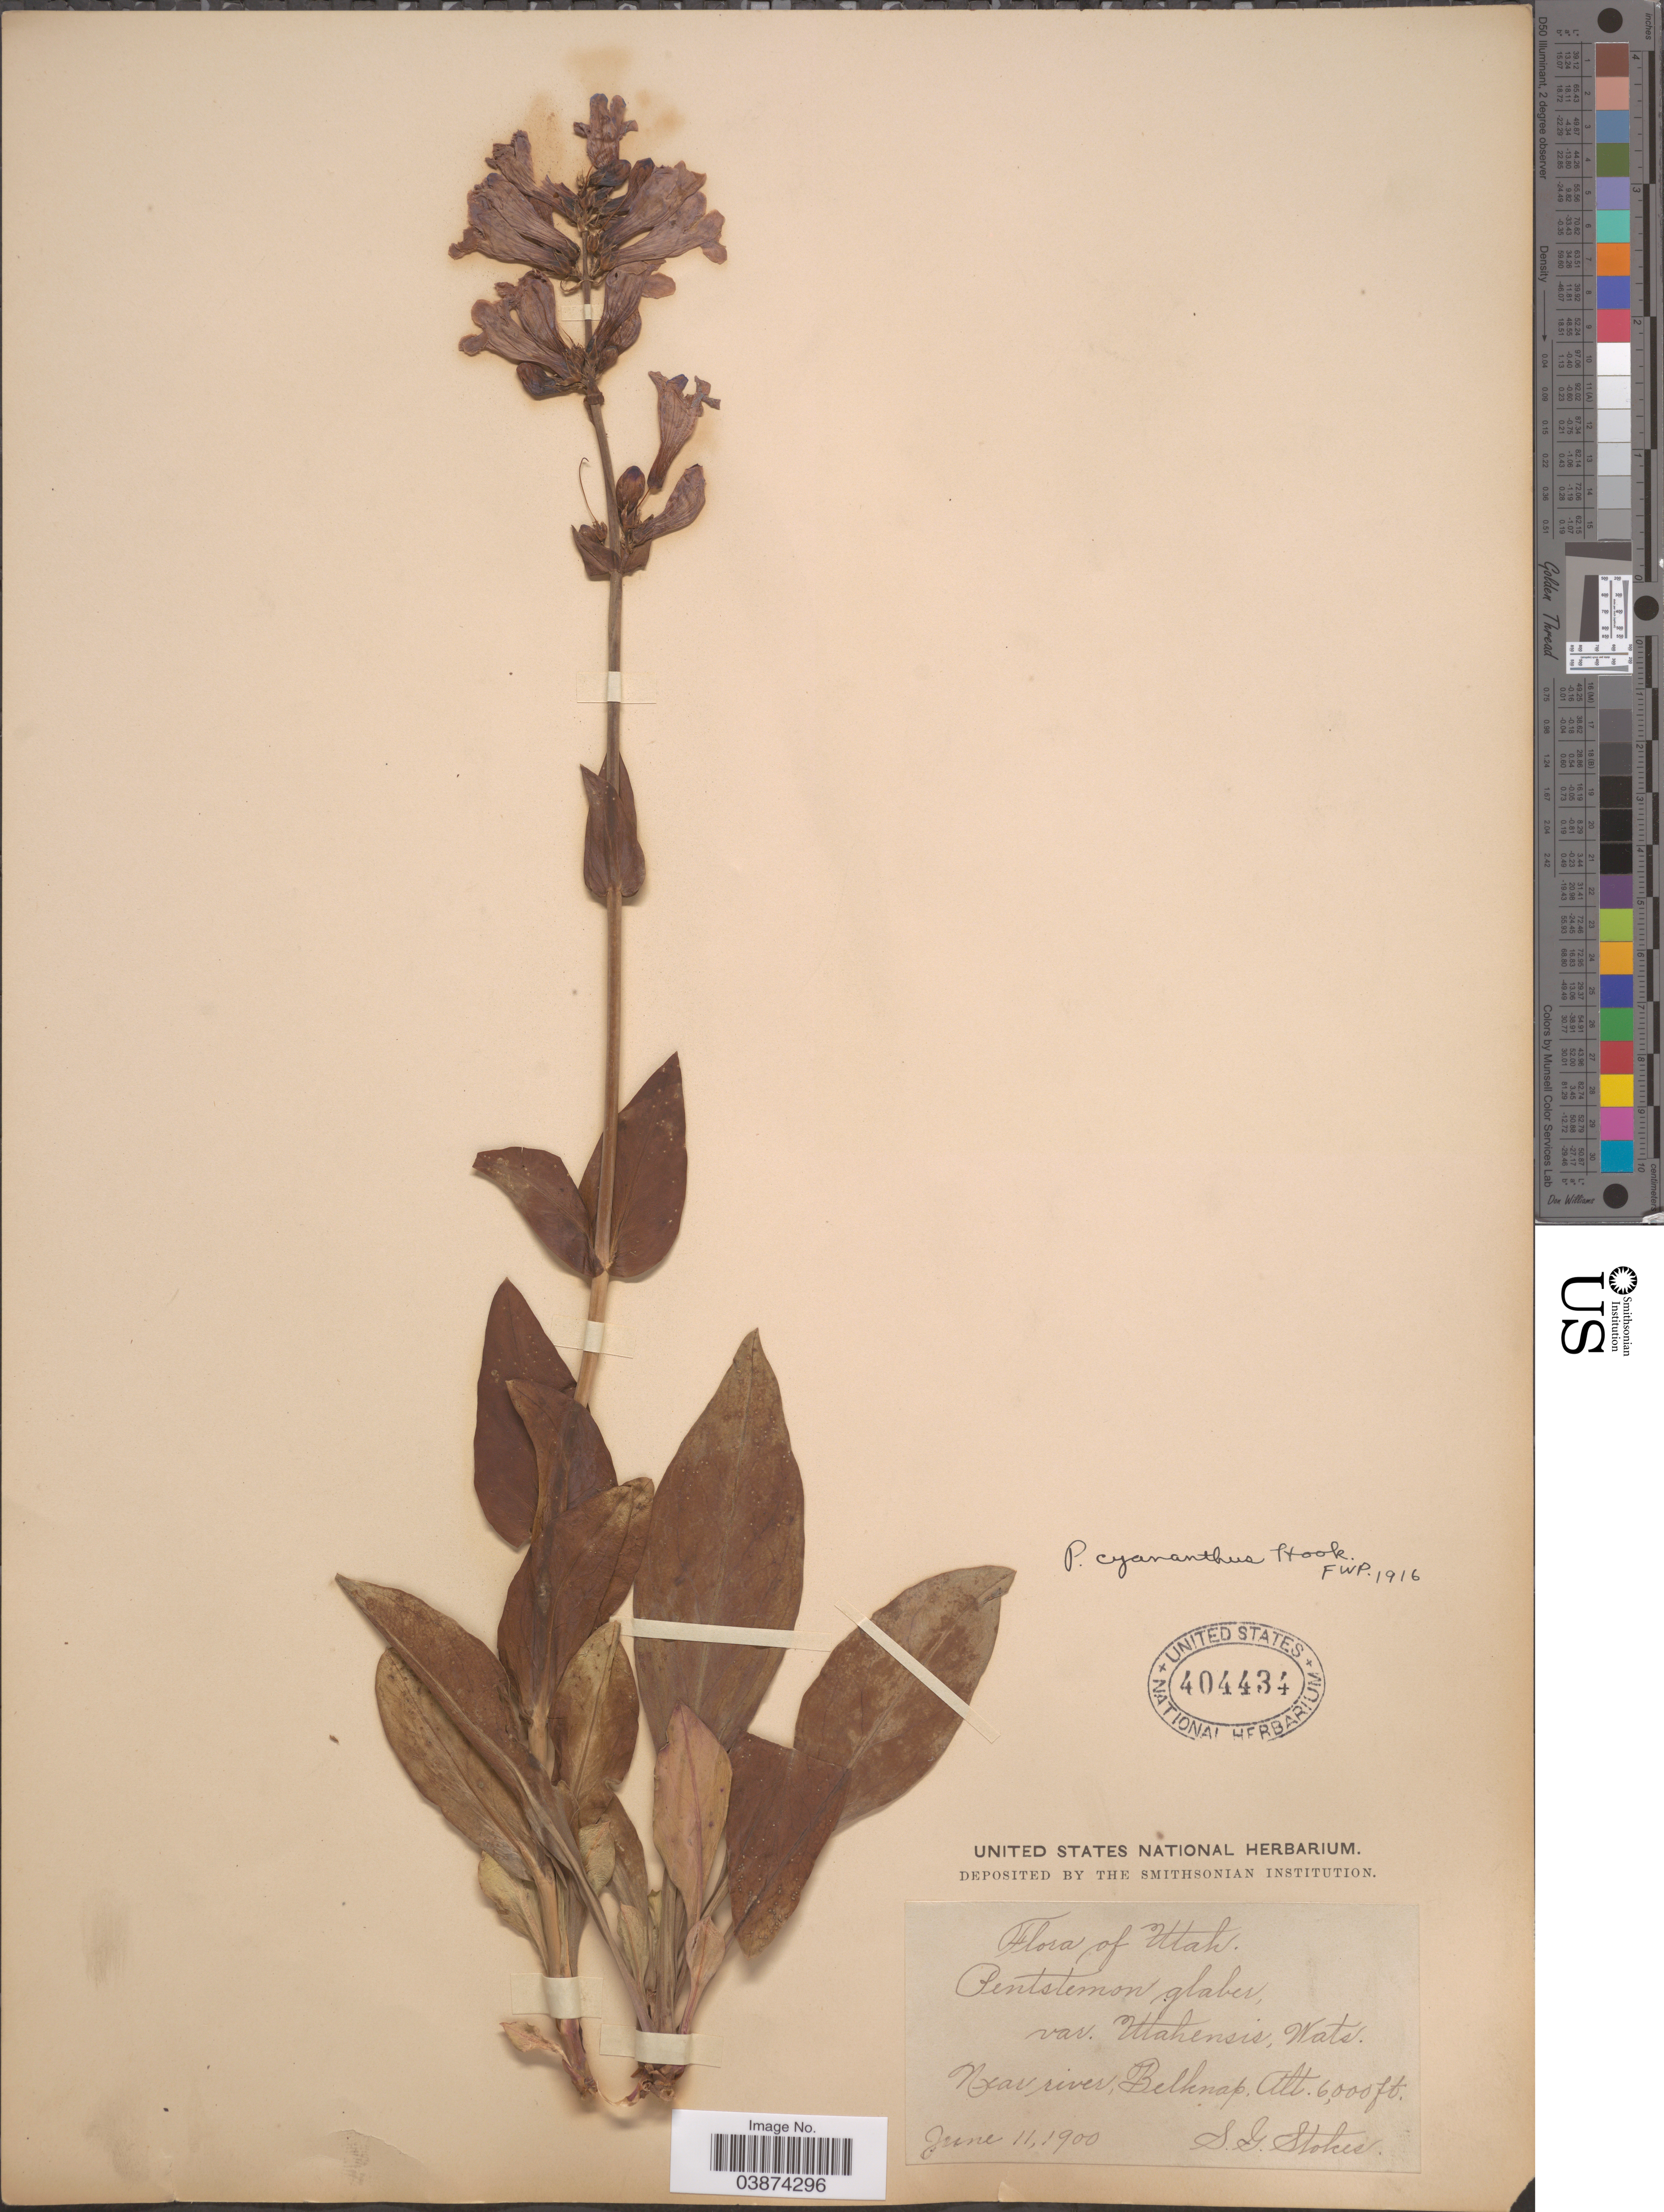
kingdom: Plantae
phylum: Tracheophyta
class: Magnoliopsida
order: Lamiales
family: Plantaginaceae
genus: Penstemon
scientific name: Penstemon cyananthus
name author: Hook.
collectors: S. G. Stokes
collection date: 1900-06-11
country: United States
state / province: Utah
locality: Near river, Belknap.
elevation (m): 1829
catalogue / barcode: US 404434